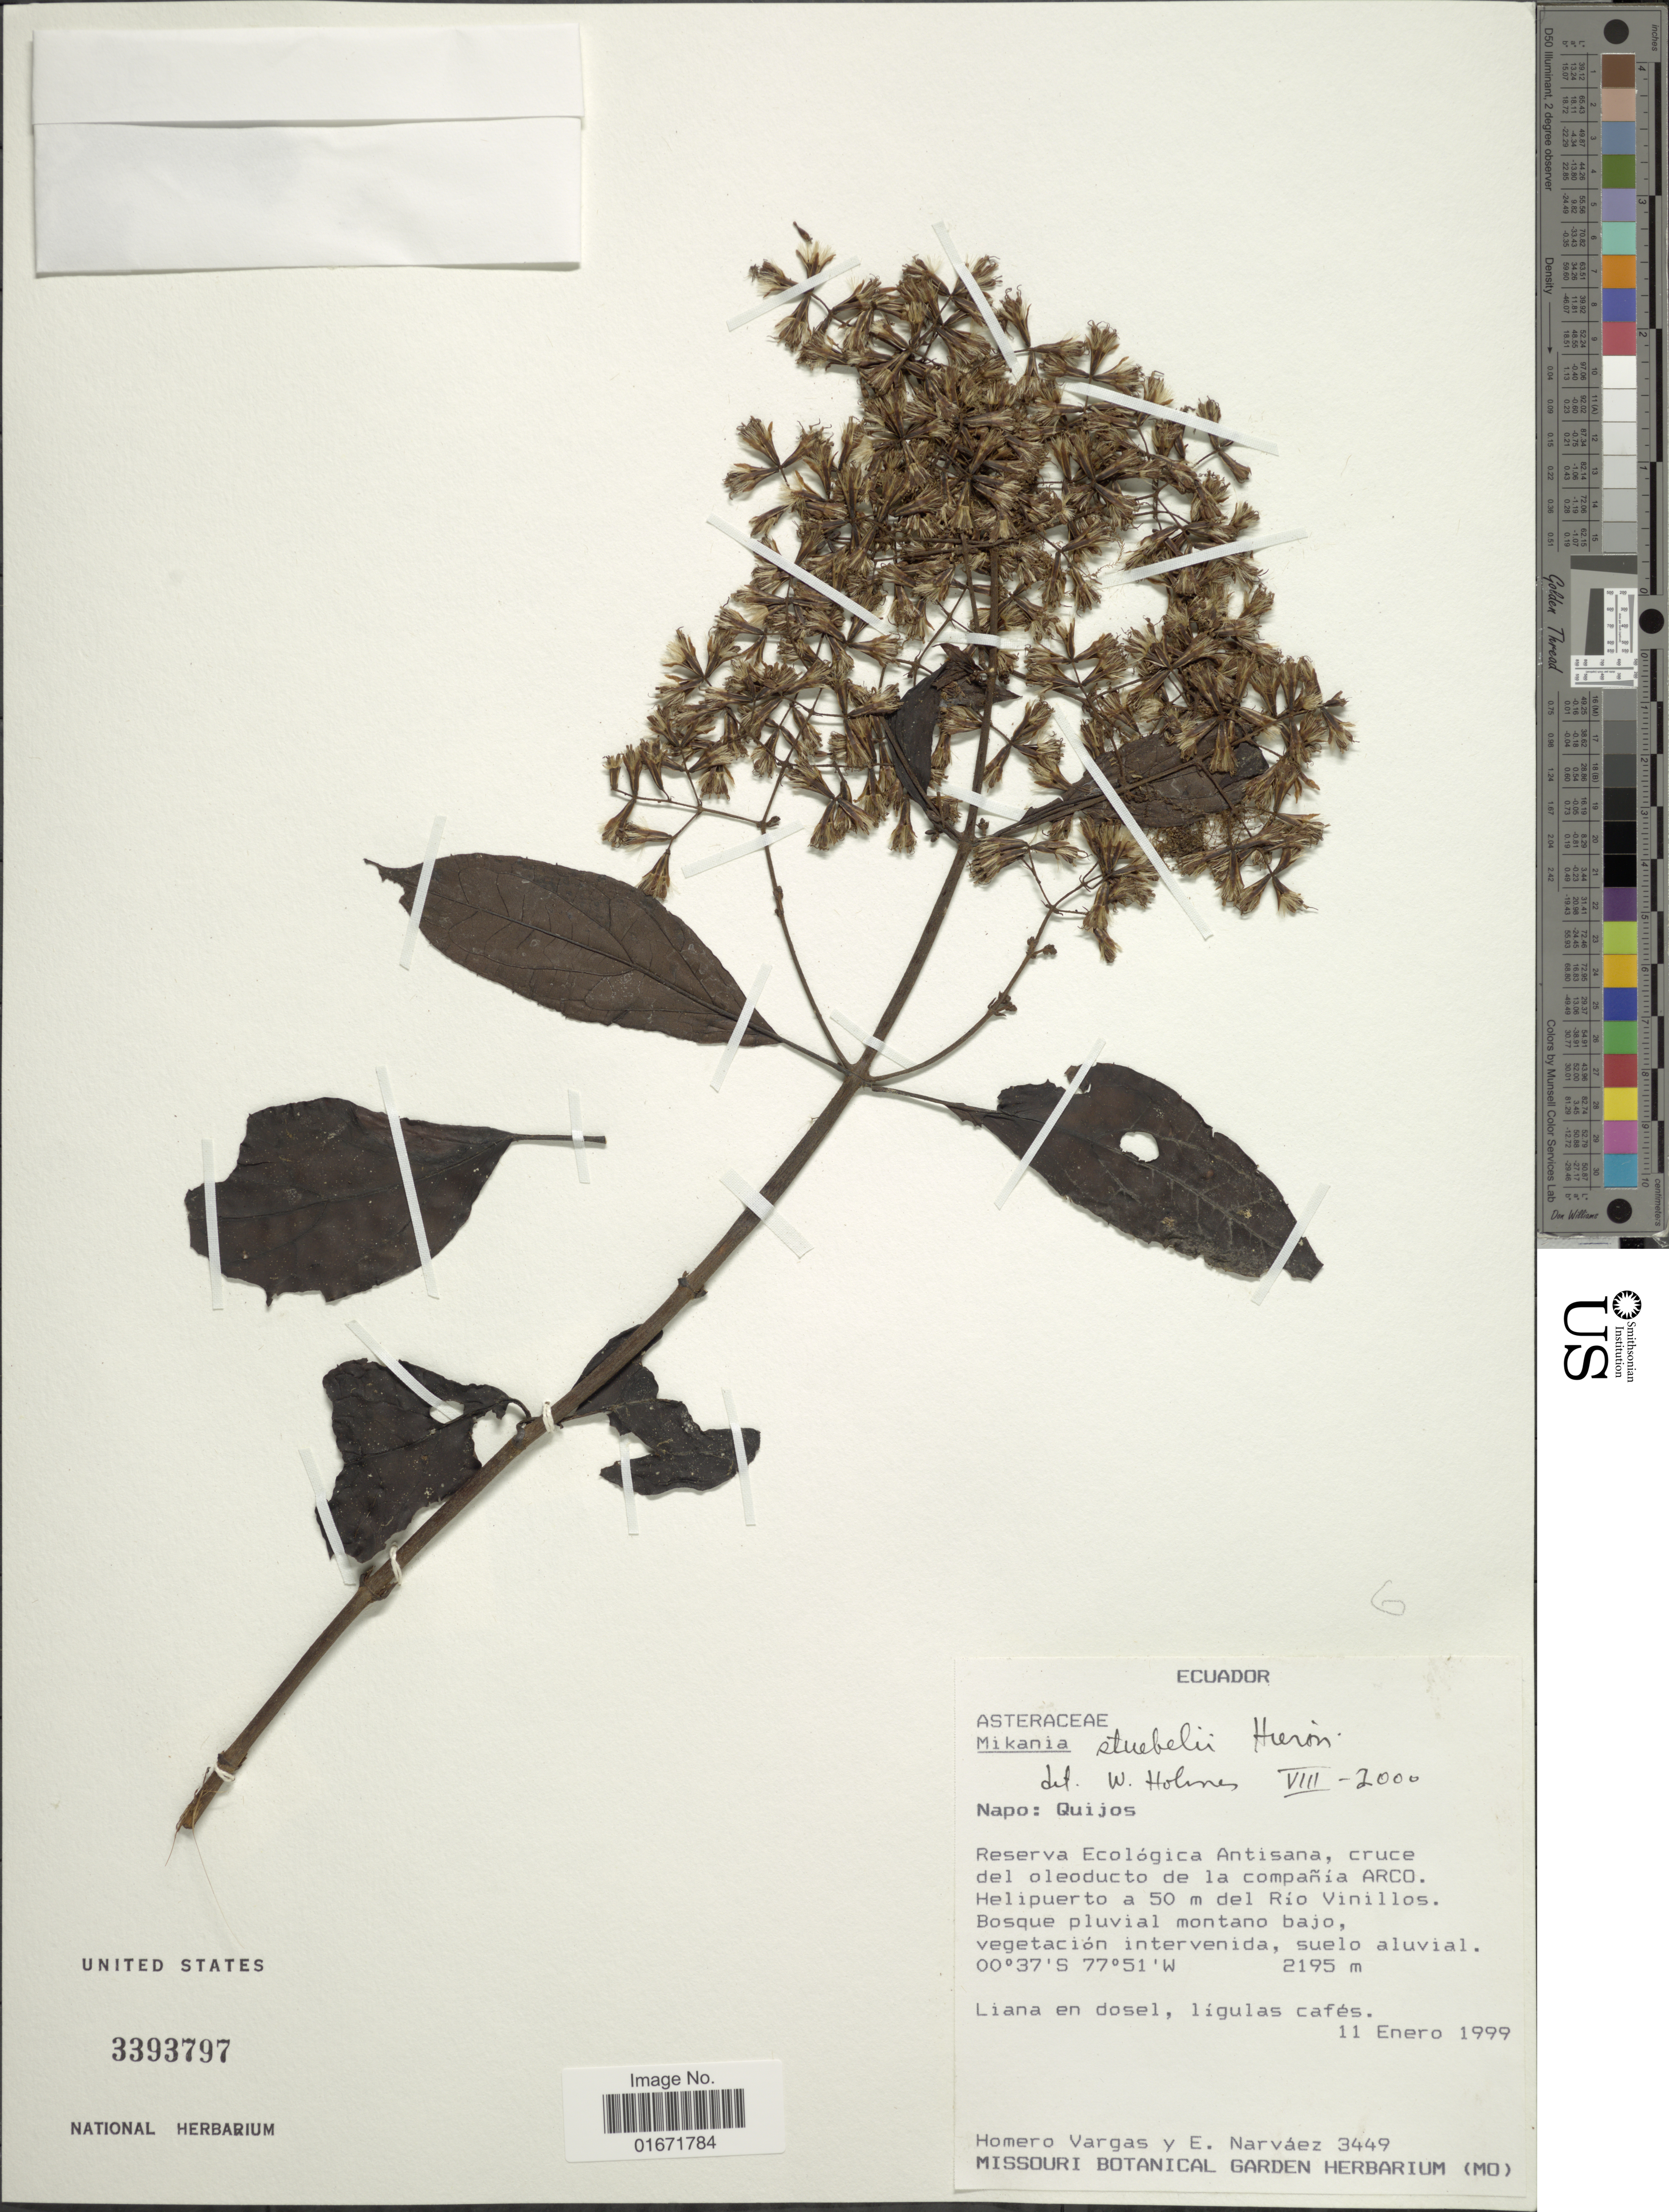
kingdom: Plantae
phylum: Tracheophyta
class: Magnoliopsida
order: Asterales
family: Asteraceae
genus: Mikania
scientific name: Mikania jamesonii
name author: B.L. Rob.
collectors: H. Vargas & E. Narváez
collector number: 3449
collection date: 1999-01-11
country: Ecuador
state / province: Napo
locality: Napo: Quijos. Reserva Ecológica Antisana, cruce del oleokducto de la compañia Arco. Helipuerto a 50 m del Rio Vinillos.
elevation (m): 2195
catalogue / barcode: US 3393797